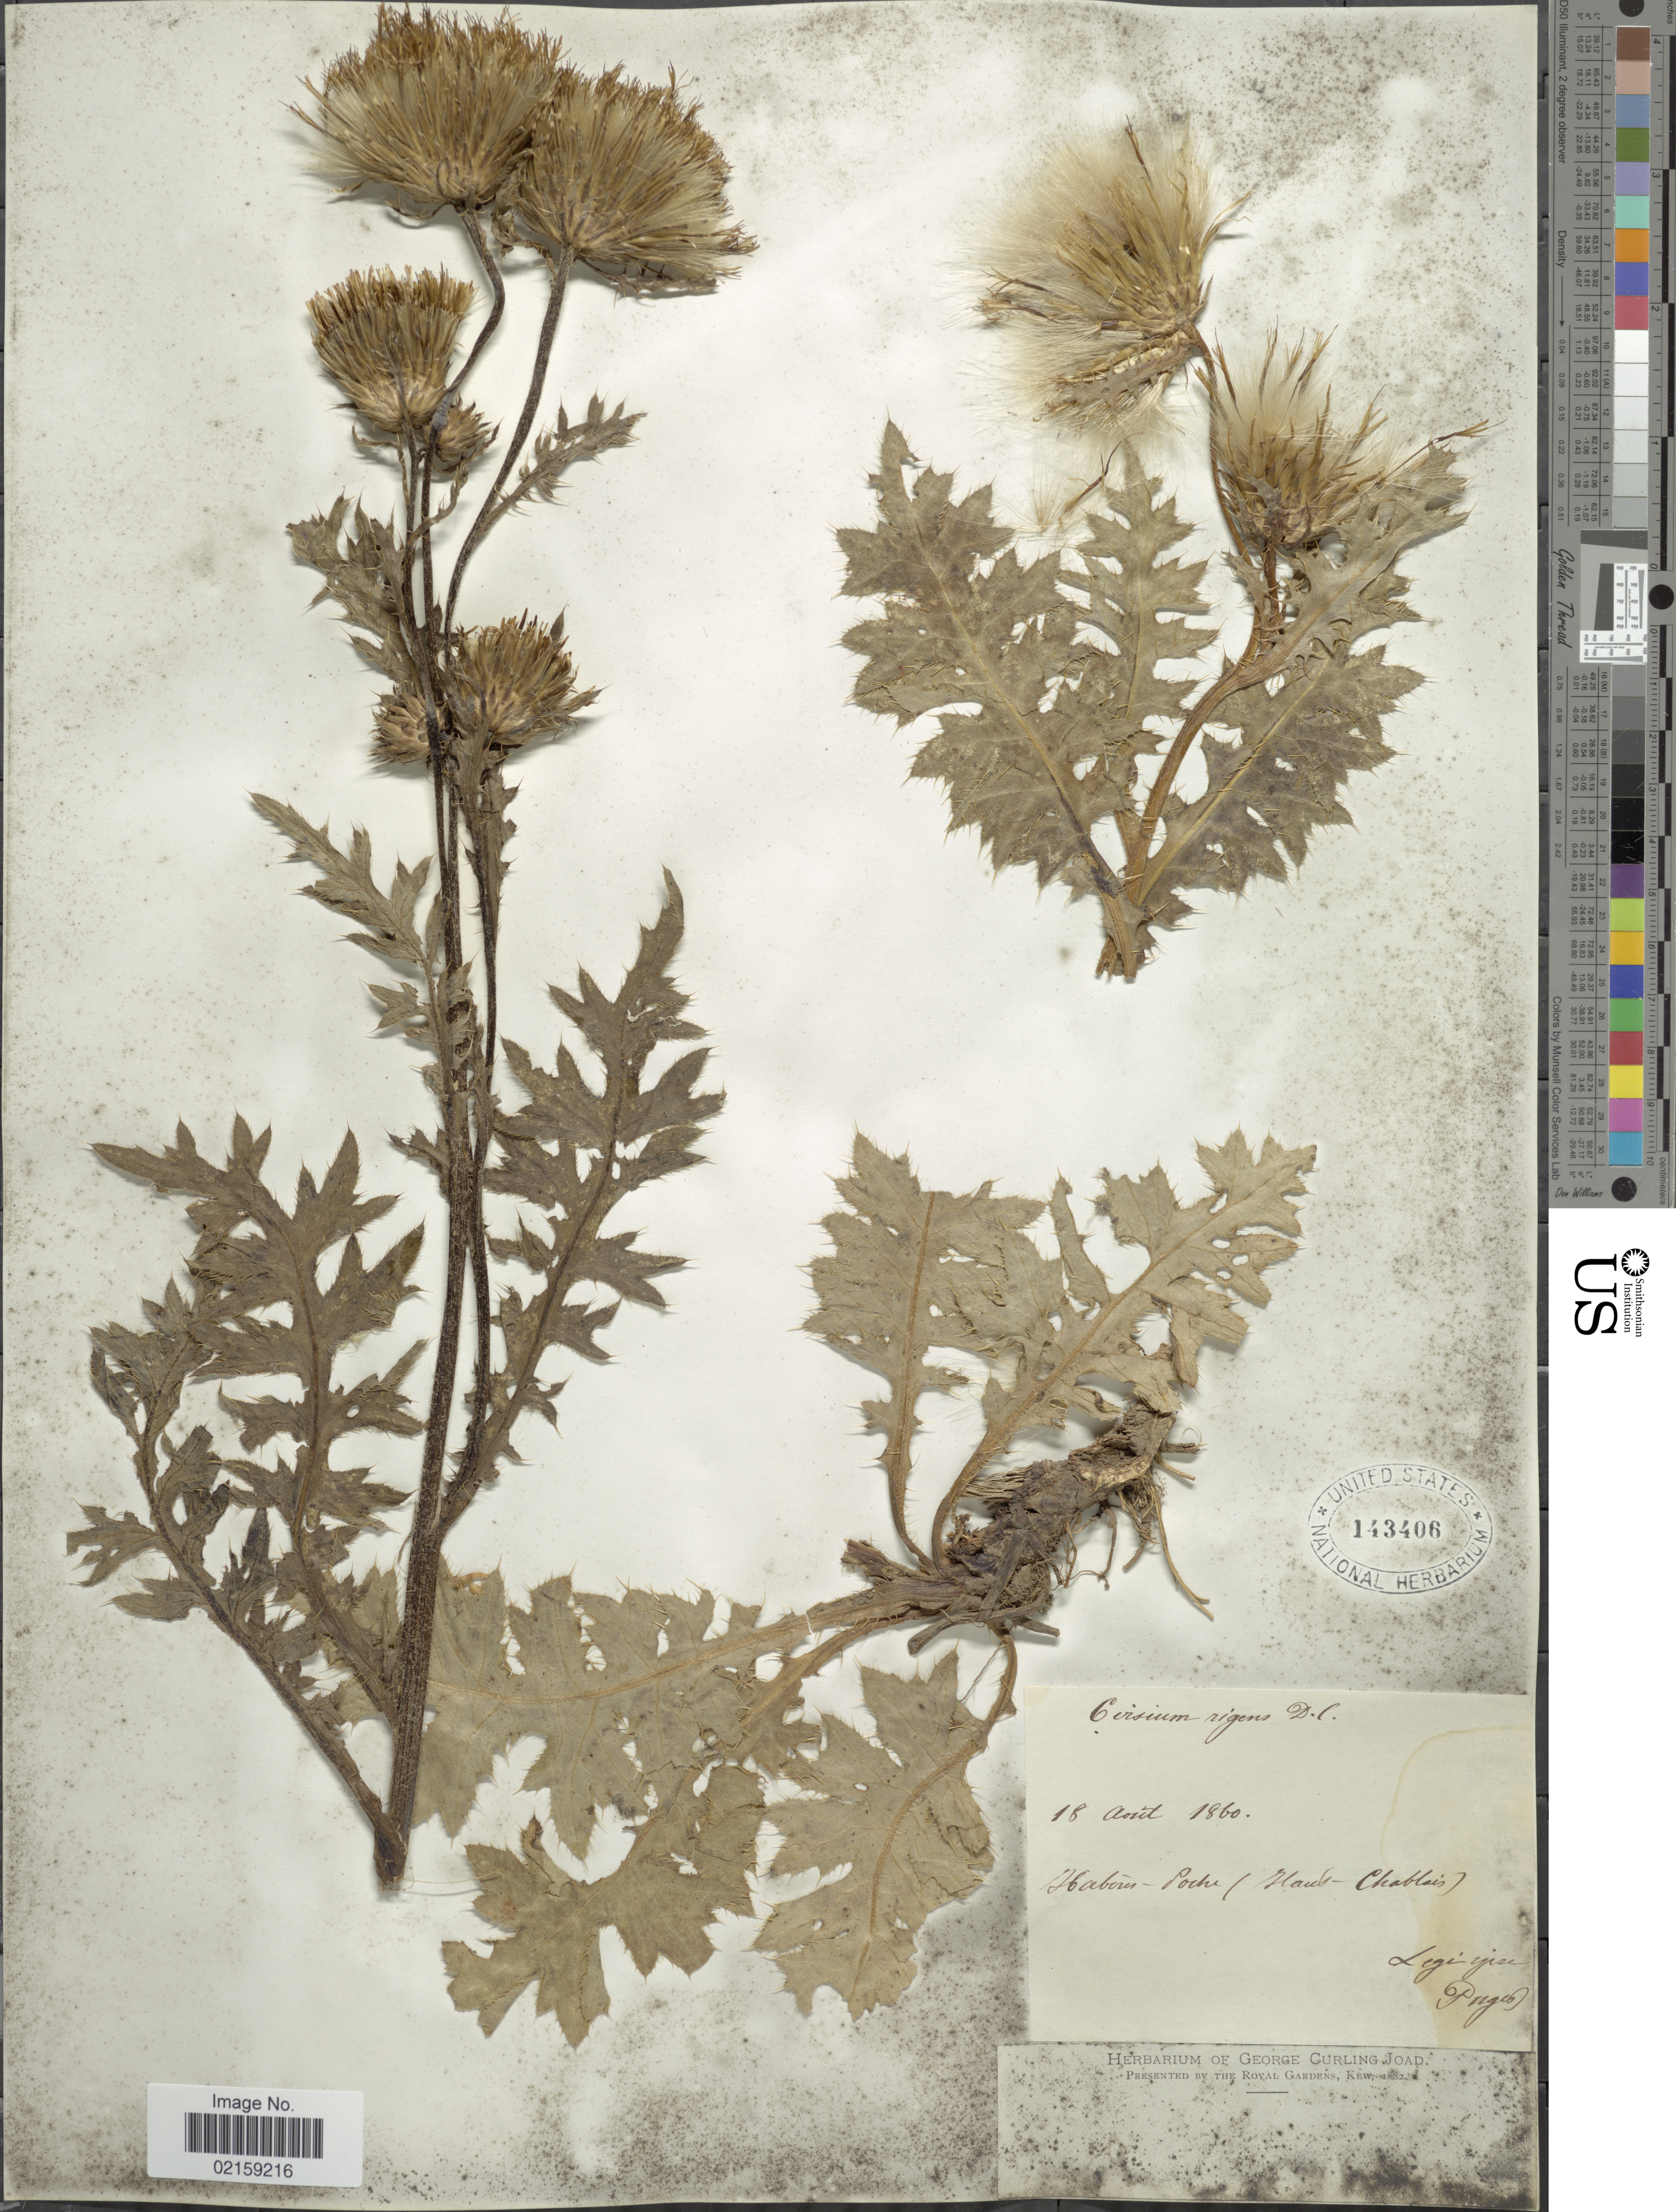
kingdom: Plantae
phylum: Tracheophyta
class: Magnoliopsida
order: Asterales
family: Asteraceae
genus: Cirsium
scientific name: Cirsium rigens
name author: (Aiton) Wallr.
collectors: -. Puget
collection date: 1860-08-18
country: France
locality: Habour-Poche (Haus -Chablais) [interpreted]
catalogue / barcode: US 143406